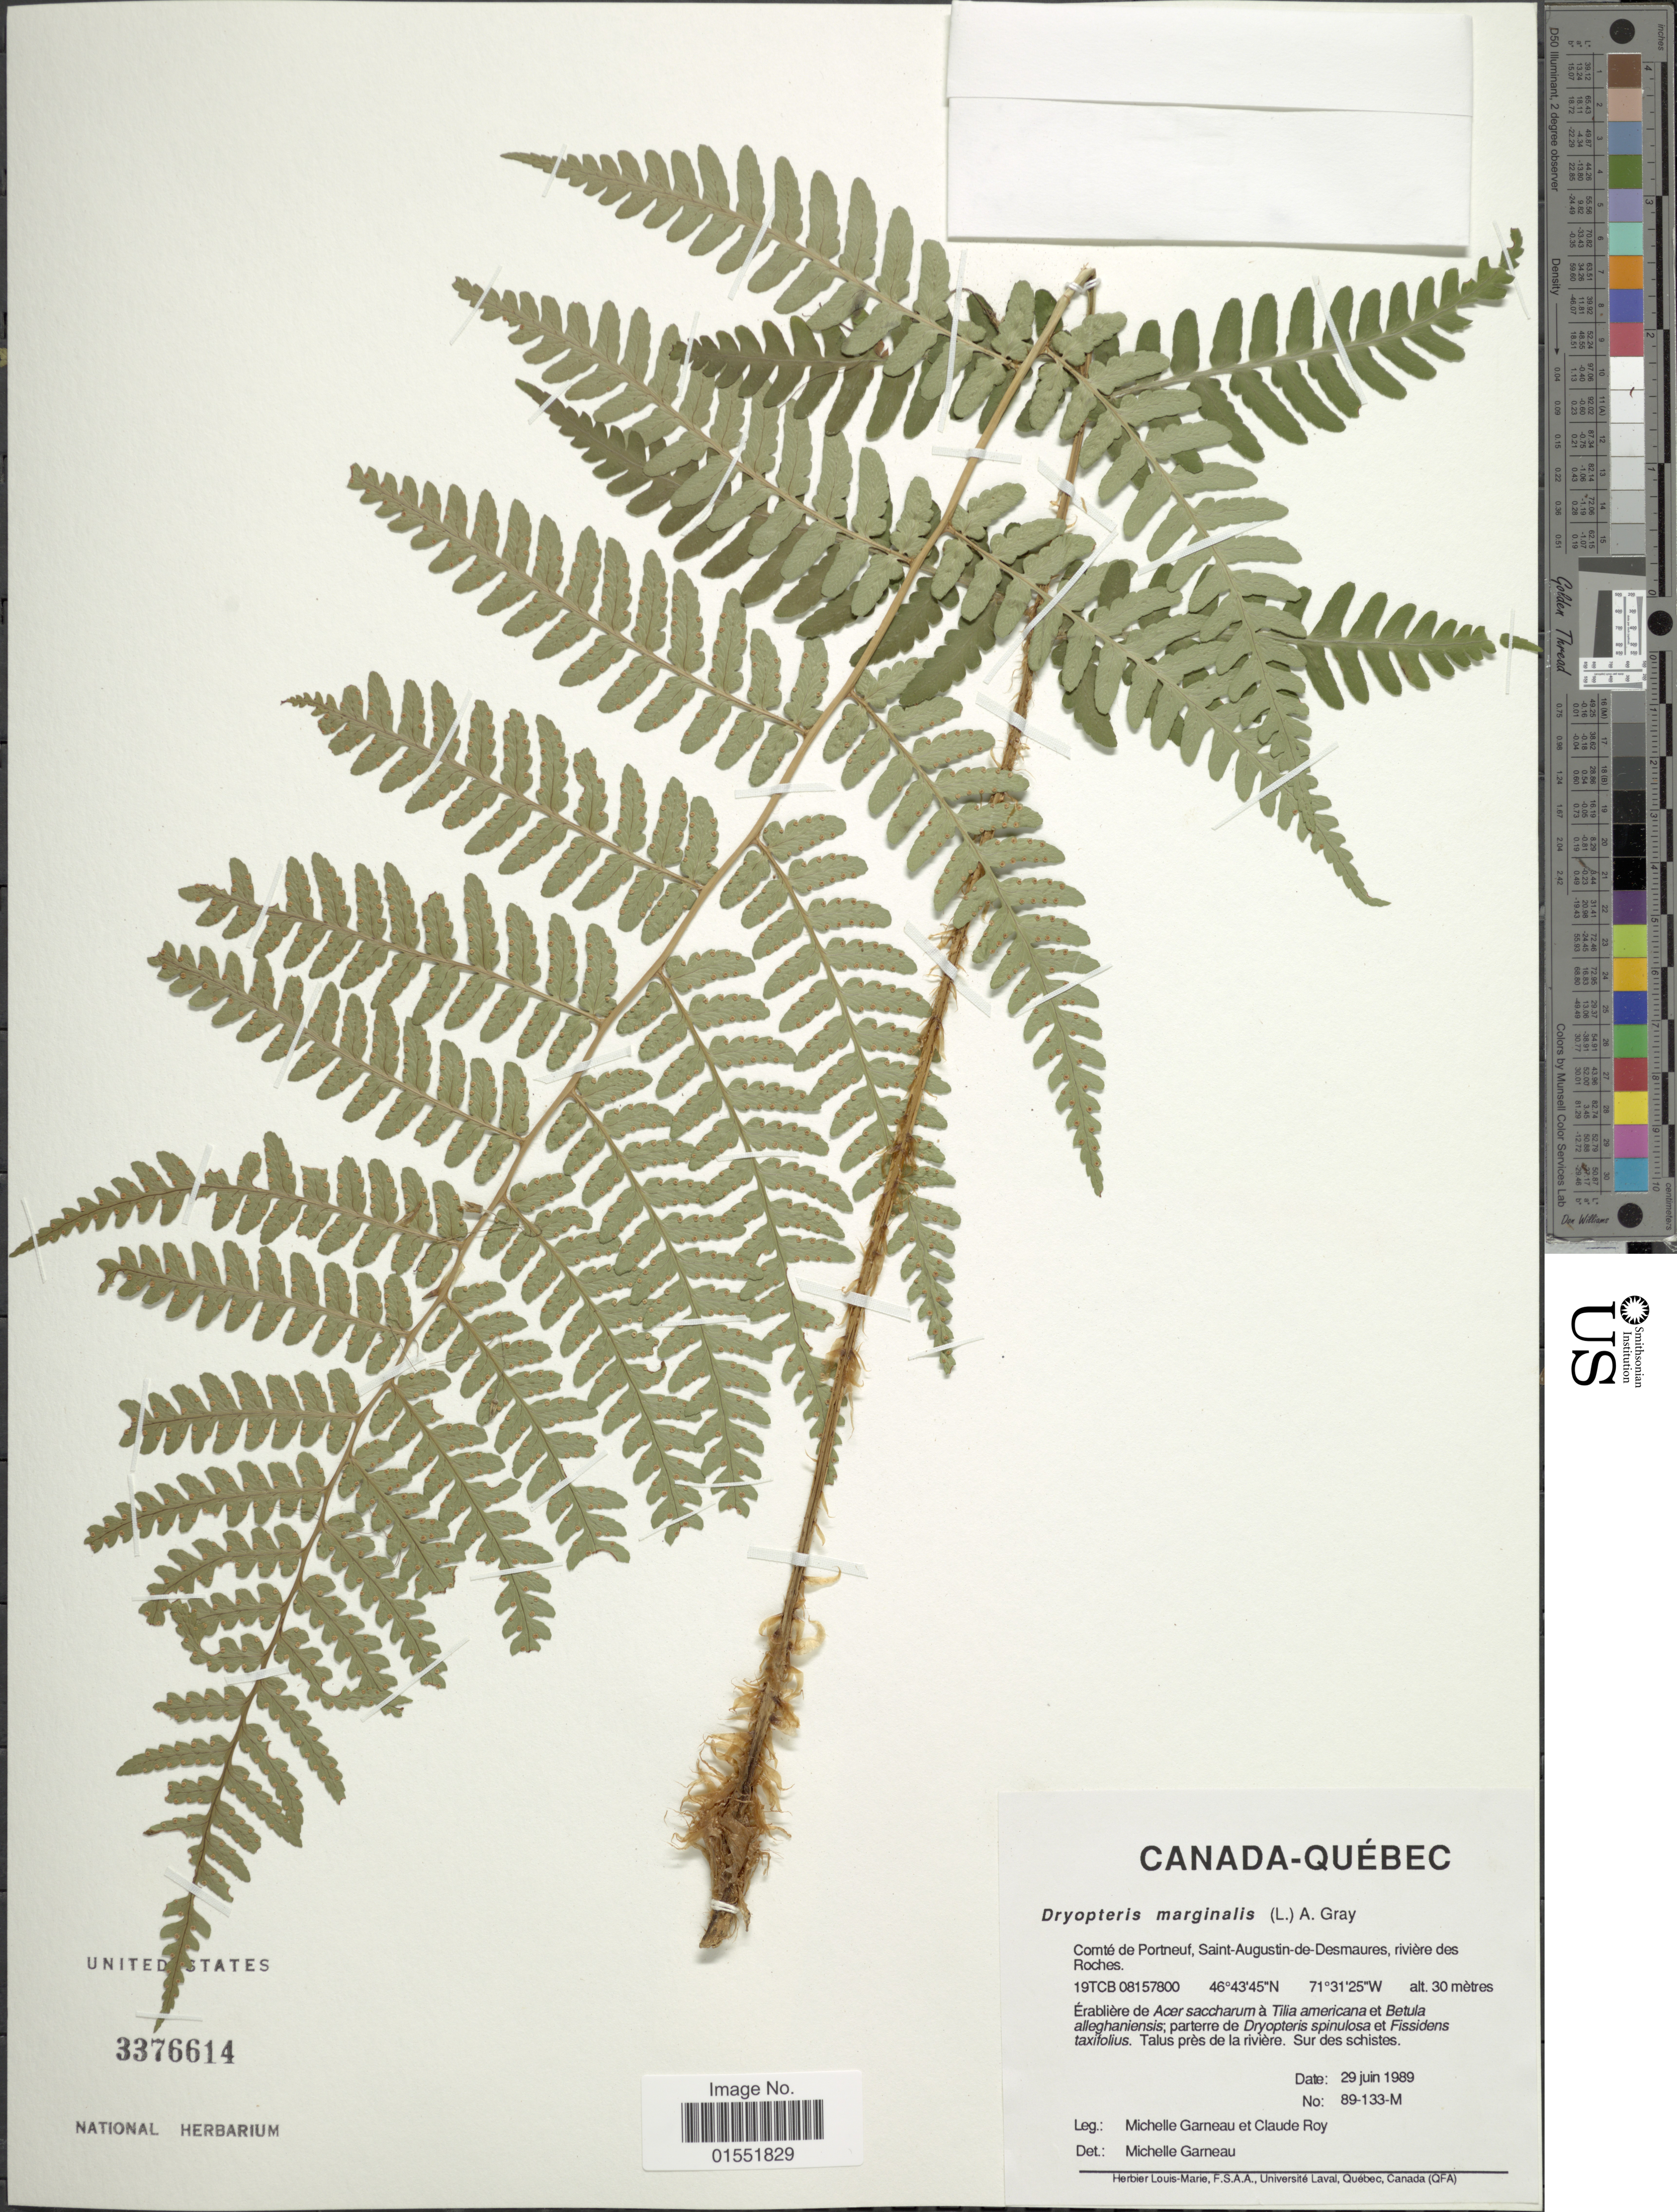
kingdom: Plantae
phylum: Tracheophyta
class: Polypodiopsida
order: Polypodiales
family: Dryopteridaceae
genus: Dryopteris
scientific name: Dryopteris marginalis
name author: (L.) A. Gray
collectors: M. Garneau & C. Roy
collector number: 89-133-M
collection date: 1989-06-29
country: Canada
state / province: Quebec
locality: Comté de Portneuf, Saint-Augustin-de-Desmaures, rivière des Roches.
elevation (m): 30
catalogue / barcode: US 3376614